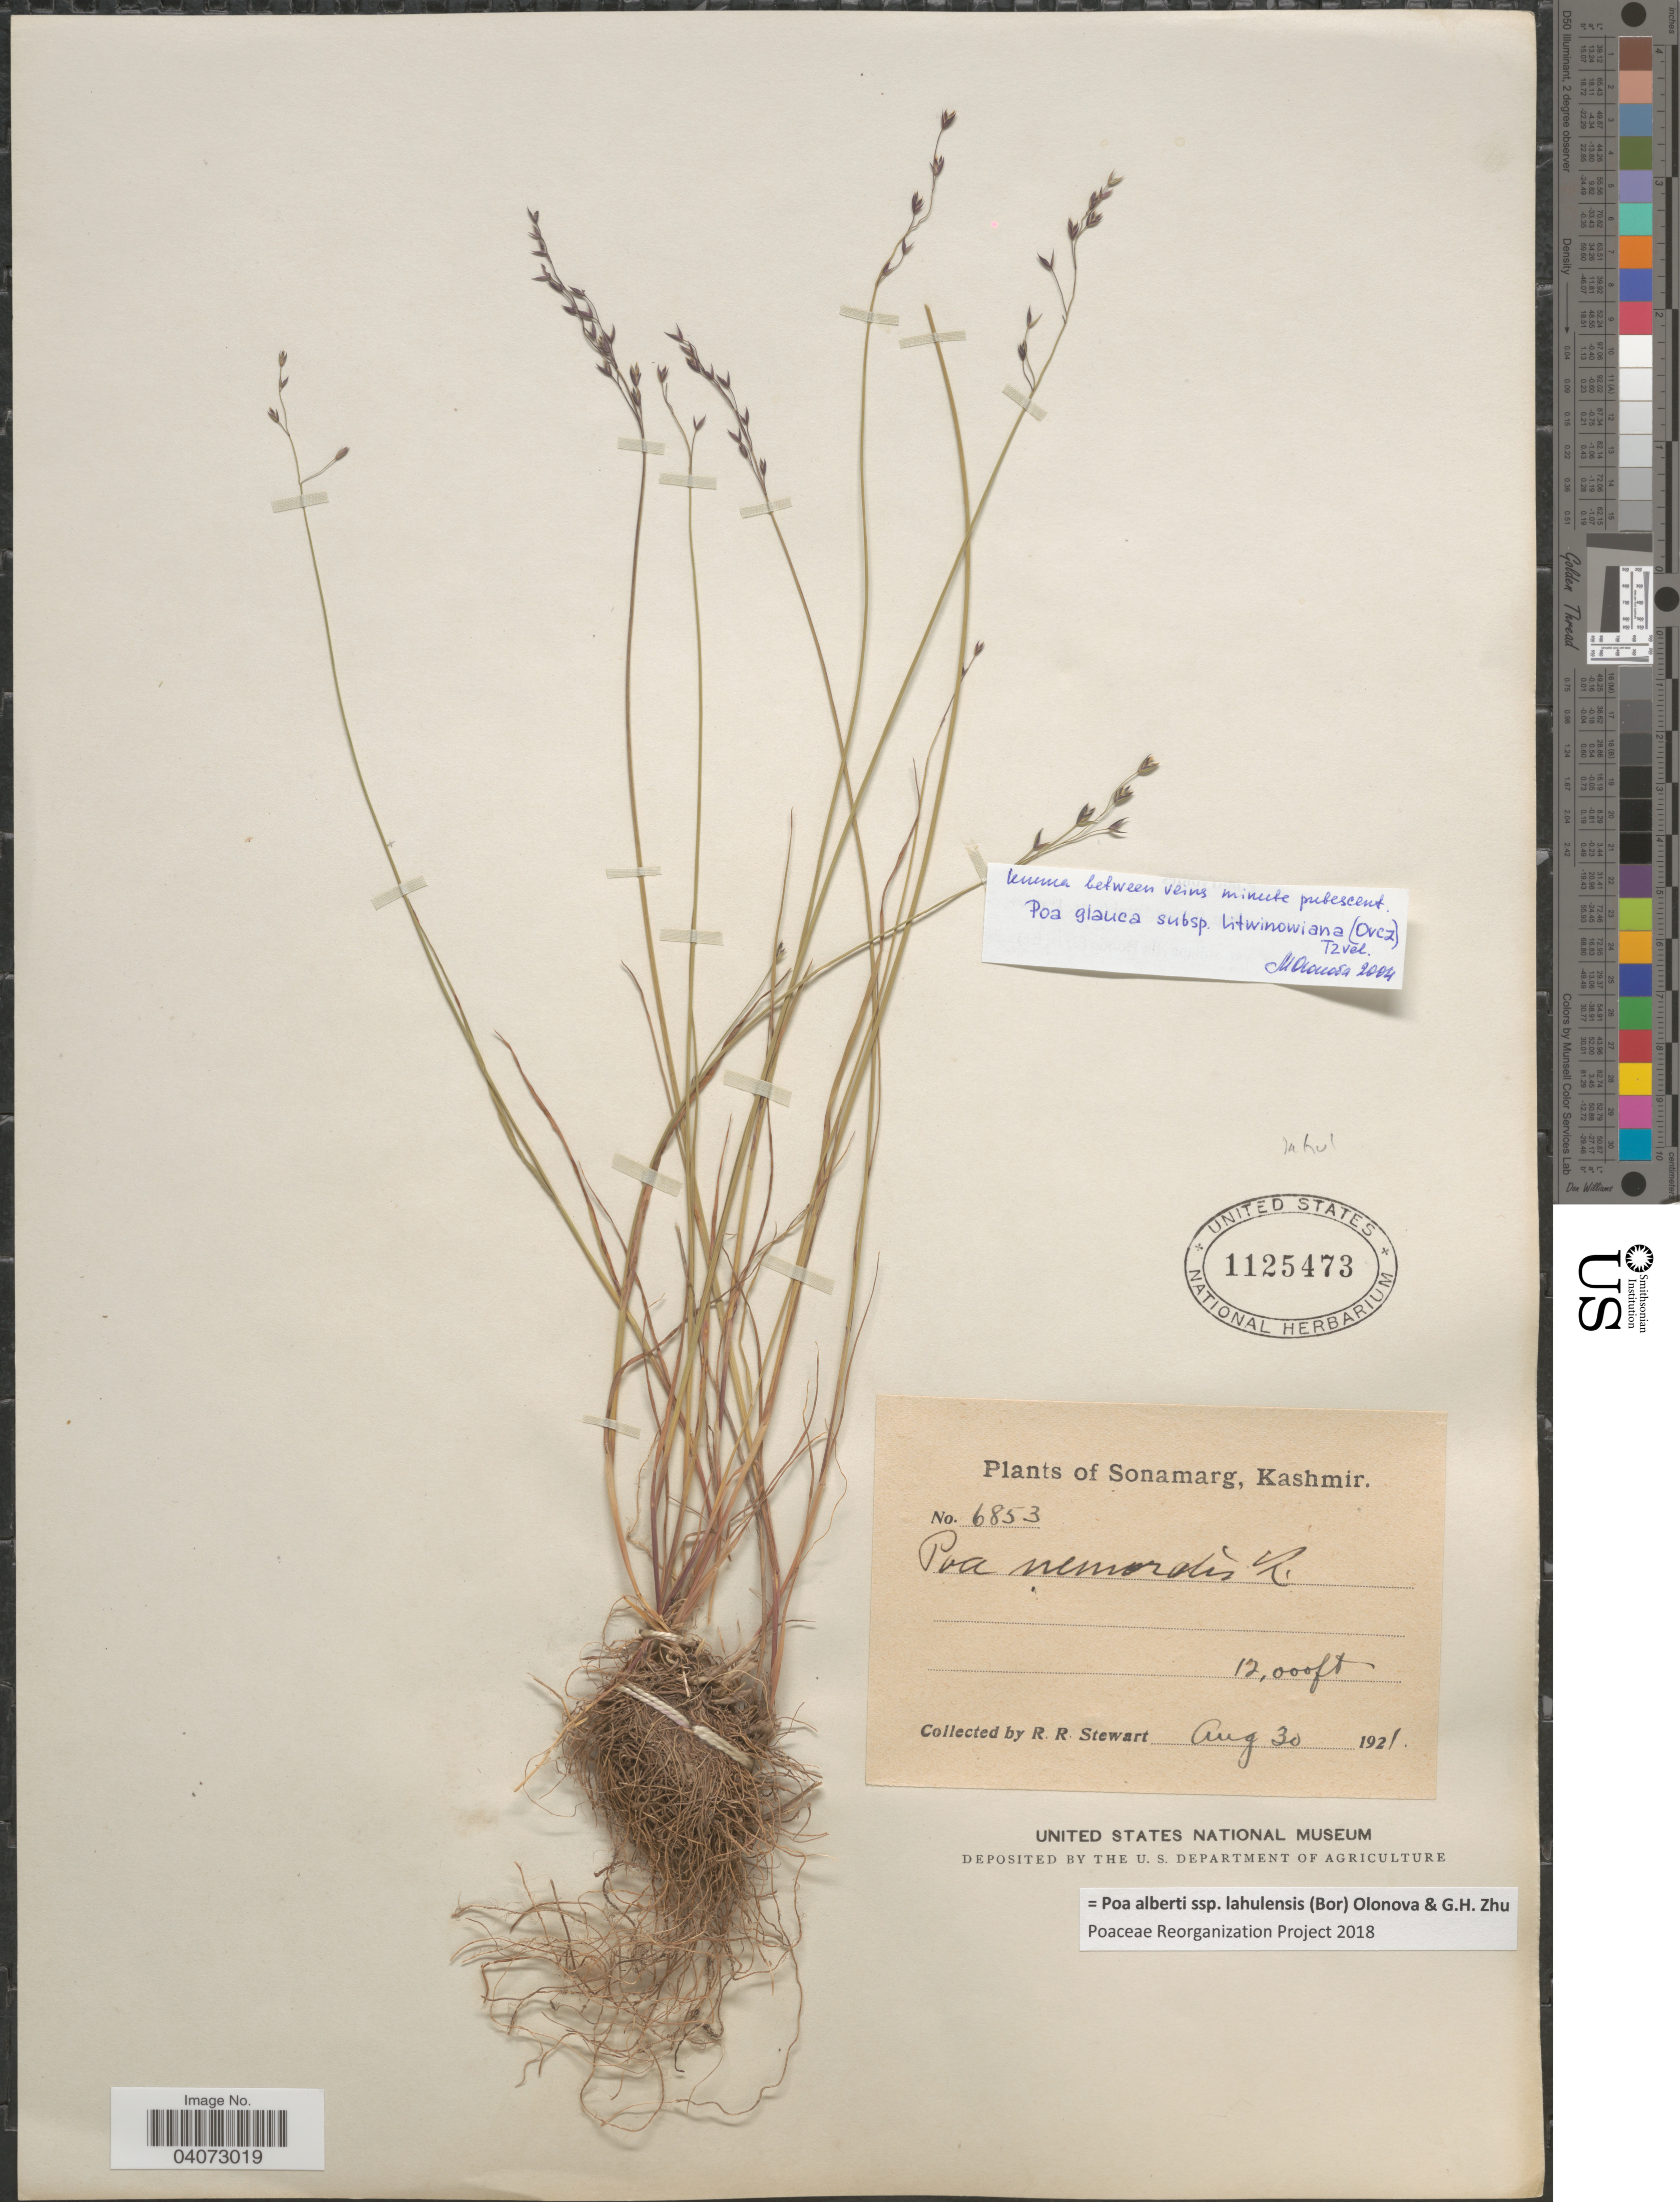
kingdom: Plantae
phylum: Tracheophyta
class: Liliopsida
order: Poales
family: Poaceae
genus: Poa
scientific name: Poa albertii subsp. lahulensis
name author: (Bor) Olonova & G.H. Zhu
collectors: R. Stewart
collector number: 6853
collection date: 1921-08-30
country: India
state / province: Jammu and Kashmir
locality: Sonamarg, Kashmir.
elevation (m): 3658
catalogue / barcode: US 1125473